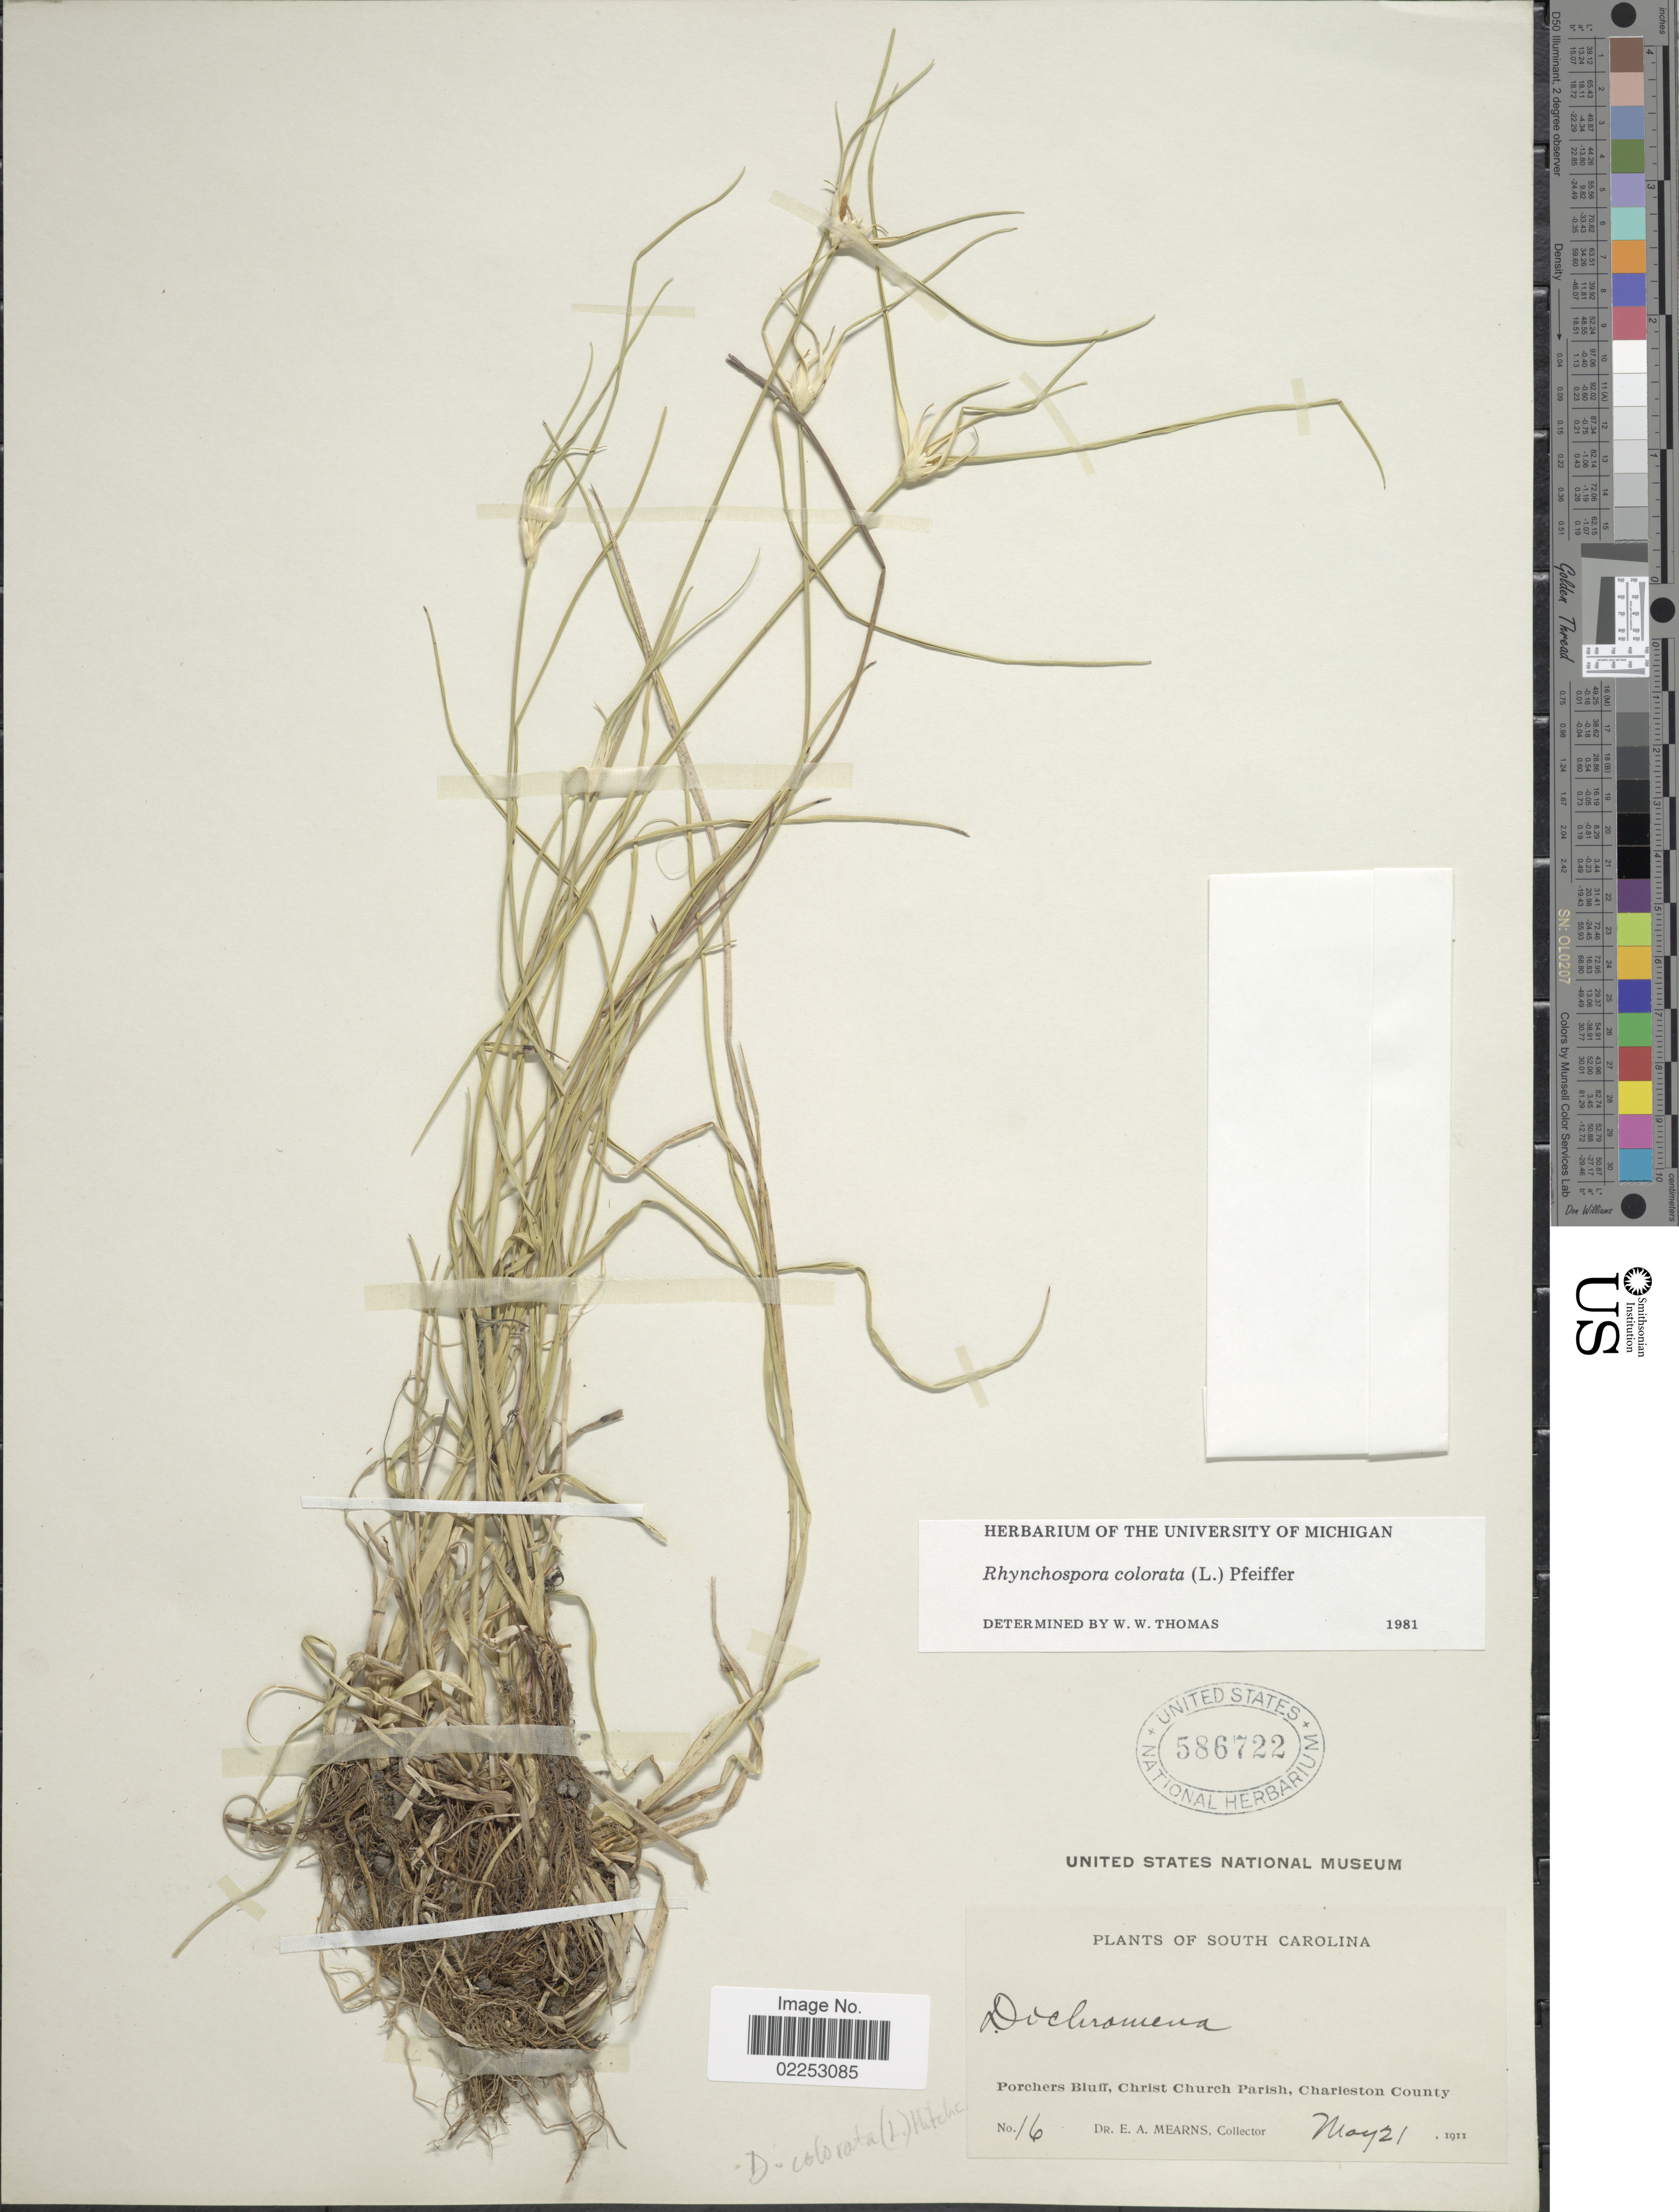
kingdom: Plantae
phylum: Tracheophyta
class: Liliopsida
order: Poales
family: Cyperaceae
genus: Rhynchospora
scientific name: Rhynchospora colorata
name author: (L.) H. Pfeiff.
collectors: E. A. Mearns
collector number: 16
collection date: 1911-05-21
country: United States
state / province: South Carolina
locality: Porchers Bluff, Christ Church Parish, Charleston County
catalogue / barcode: US 586722